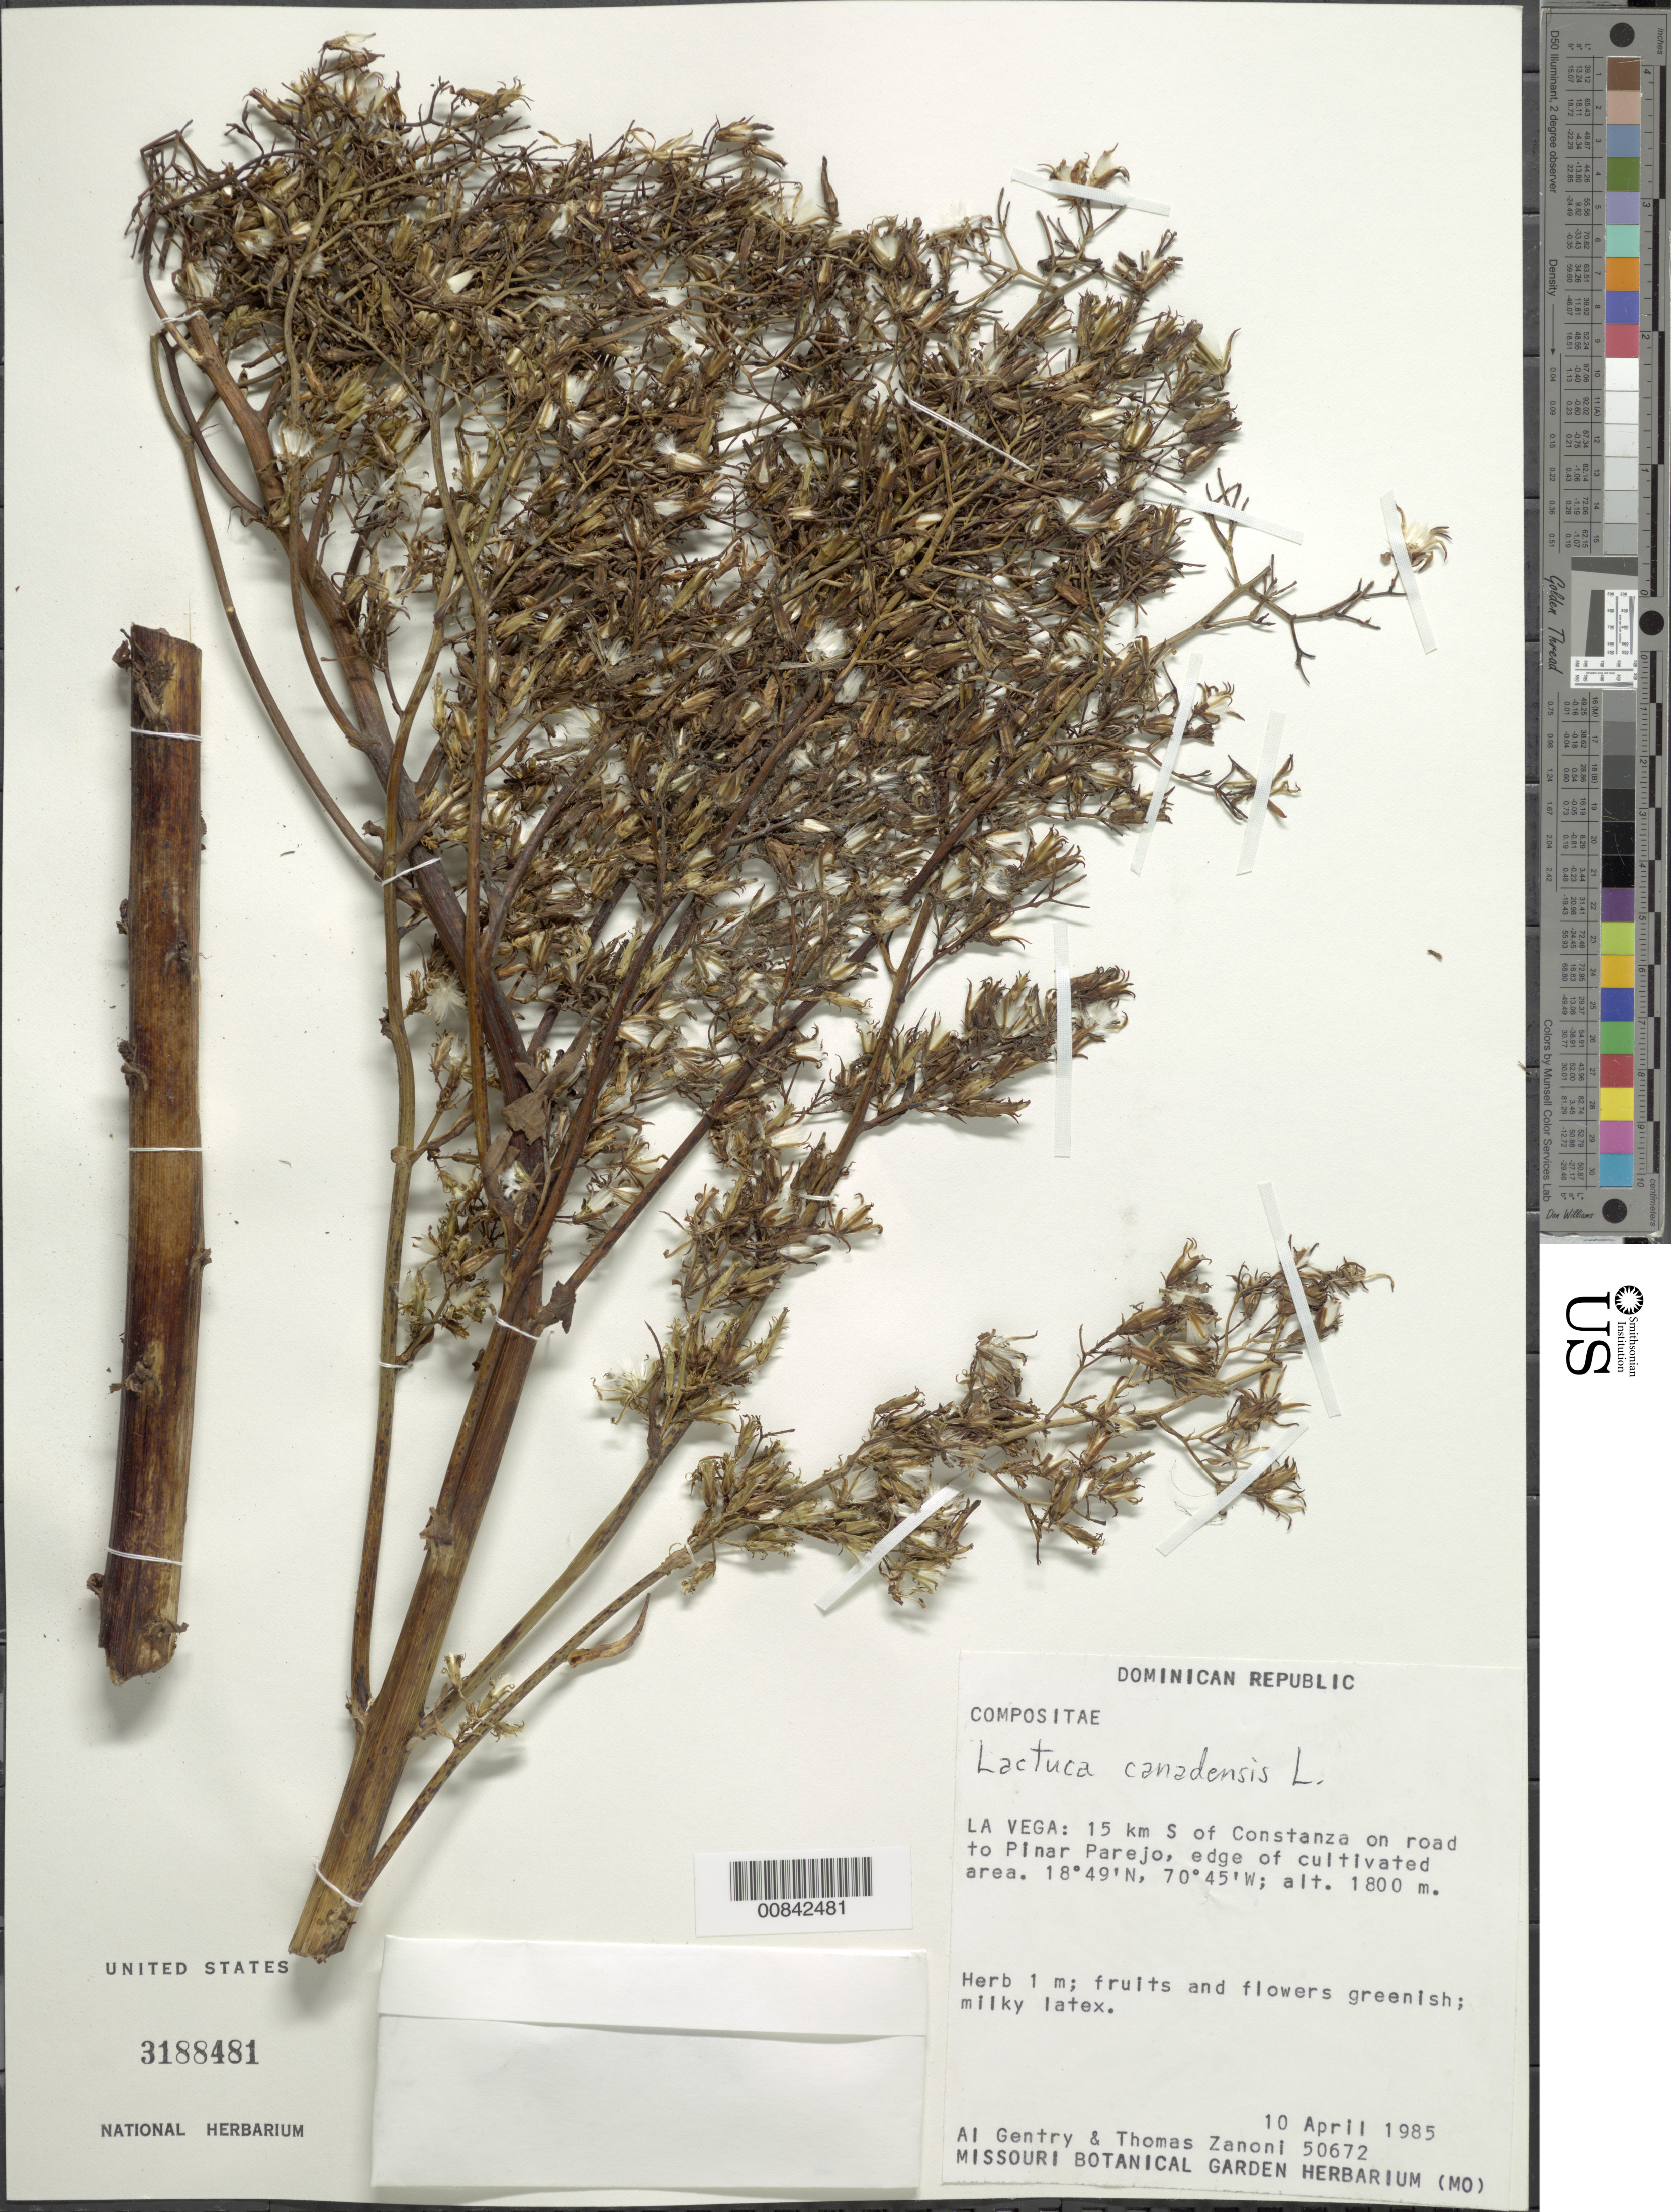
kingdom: Plantae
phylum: Tracheophyta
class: Magnoliopsida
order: Asterales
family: Asteraceae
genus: Lactuca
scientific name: Lactuca canadensis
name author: L.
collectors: A. H. Gentry & T. A. Zanoni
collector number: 50672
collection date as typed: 10 Apr 1985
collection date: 1985-04-10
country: Dominican Republic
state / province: La Vega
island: Hispaniola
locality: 15 km S of Constanza, on road to Pinar Parejo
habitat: Edge of cultivated area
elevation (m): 1800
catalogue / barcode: US 3188481